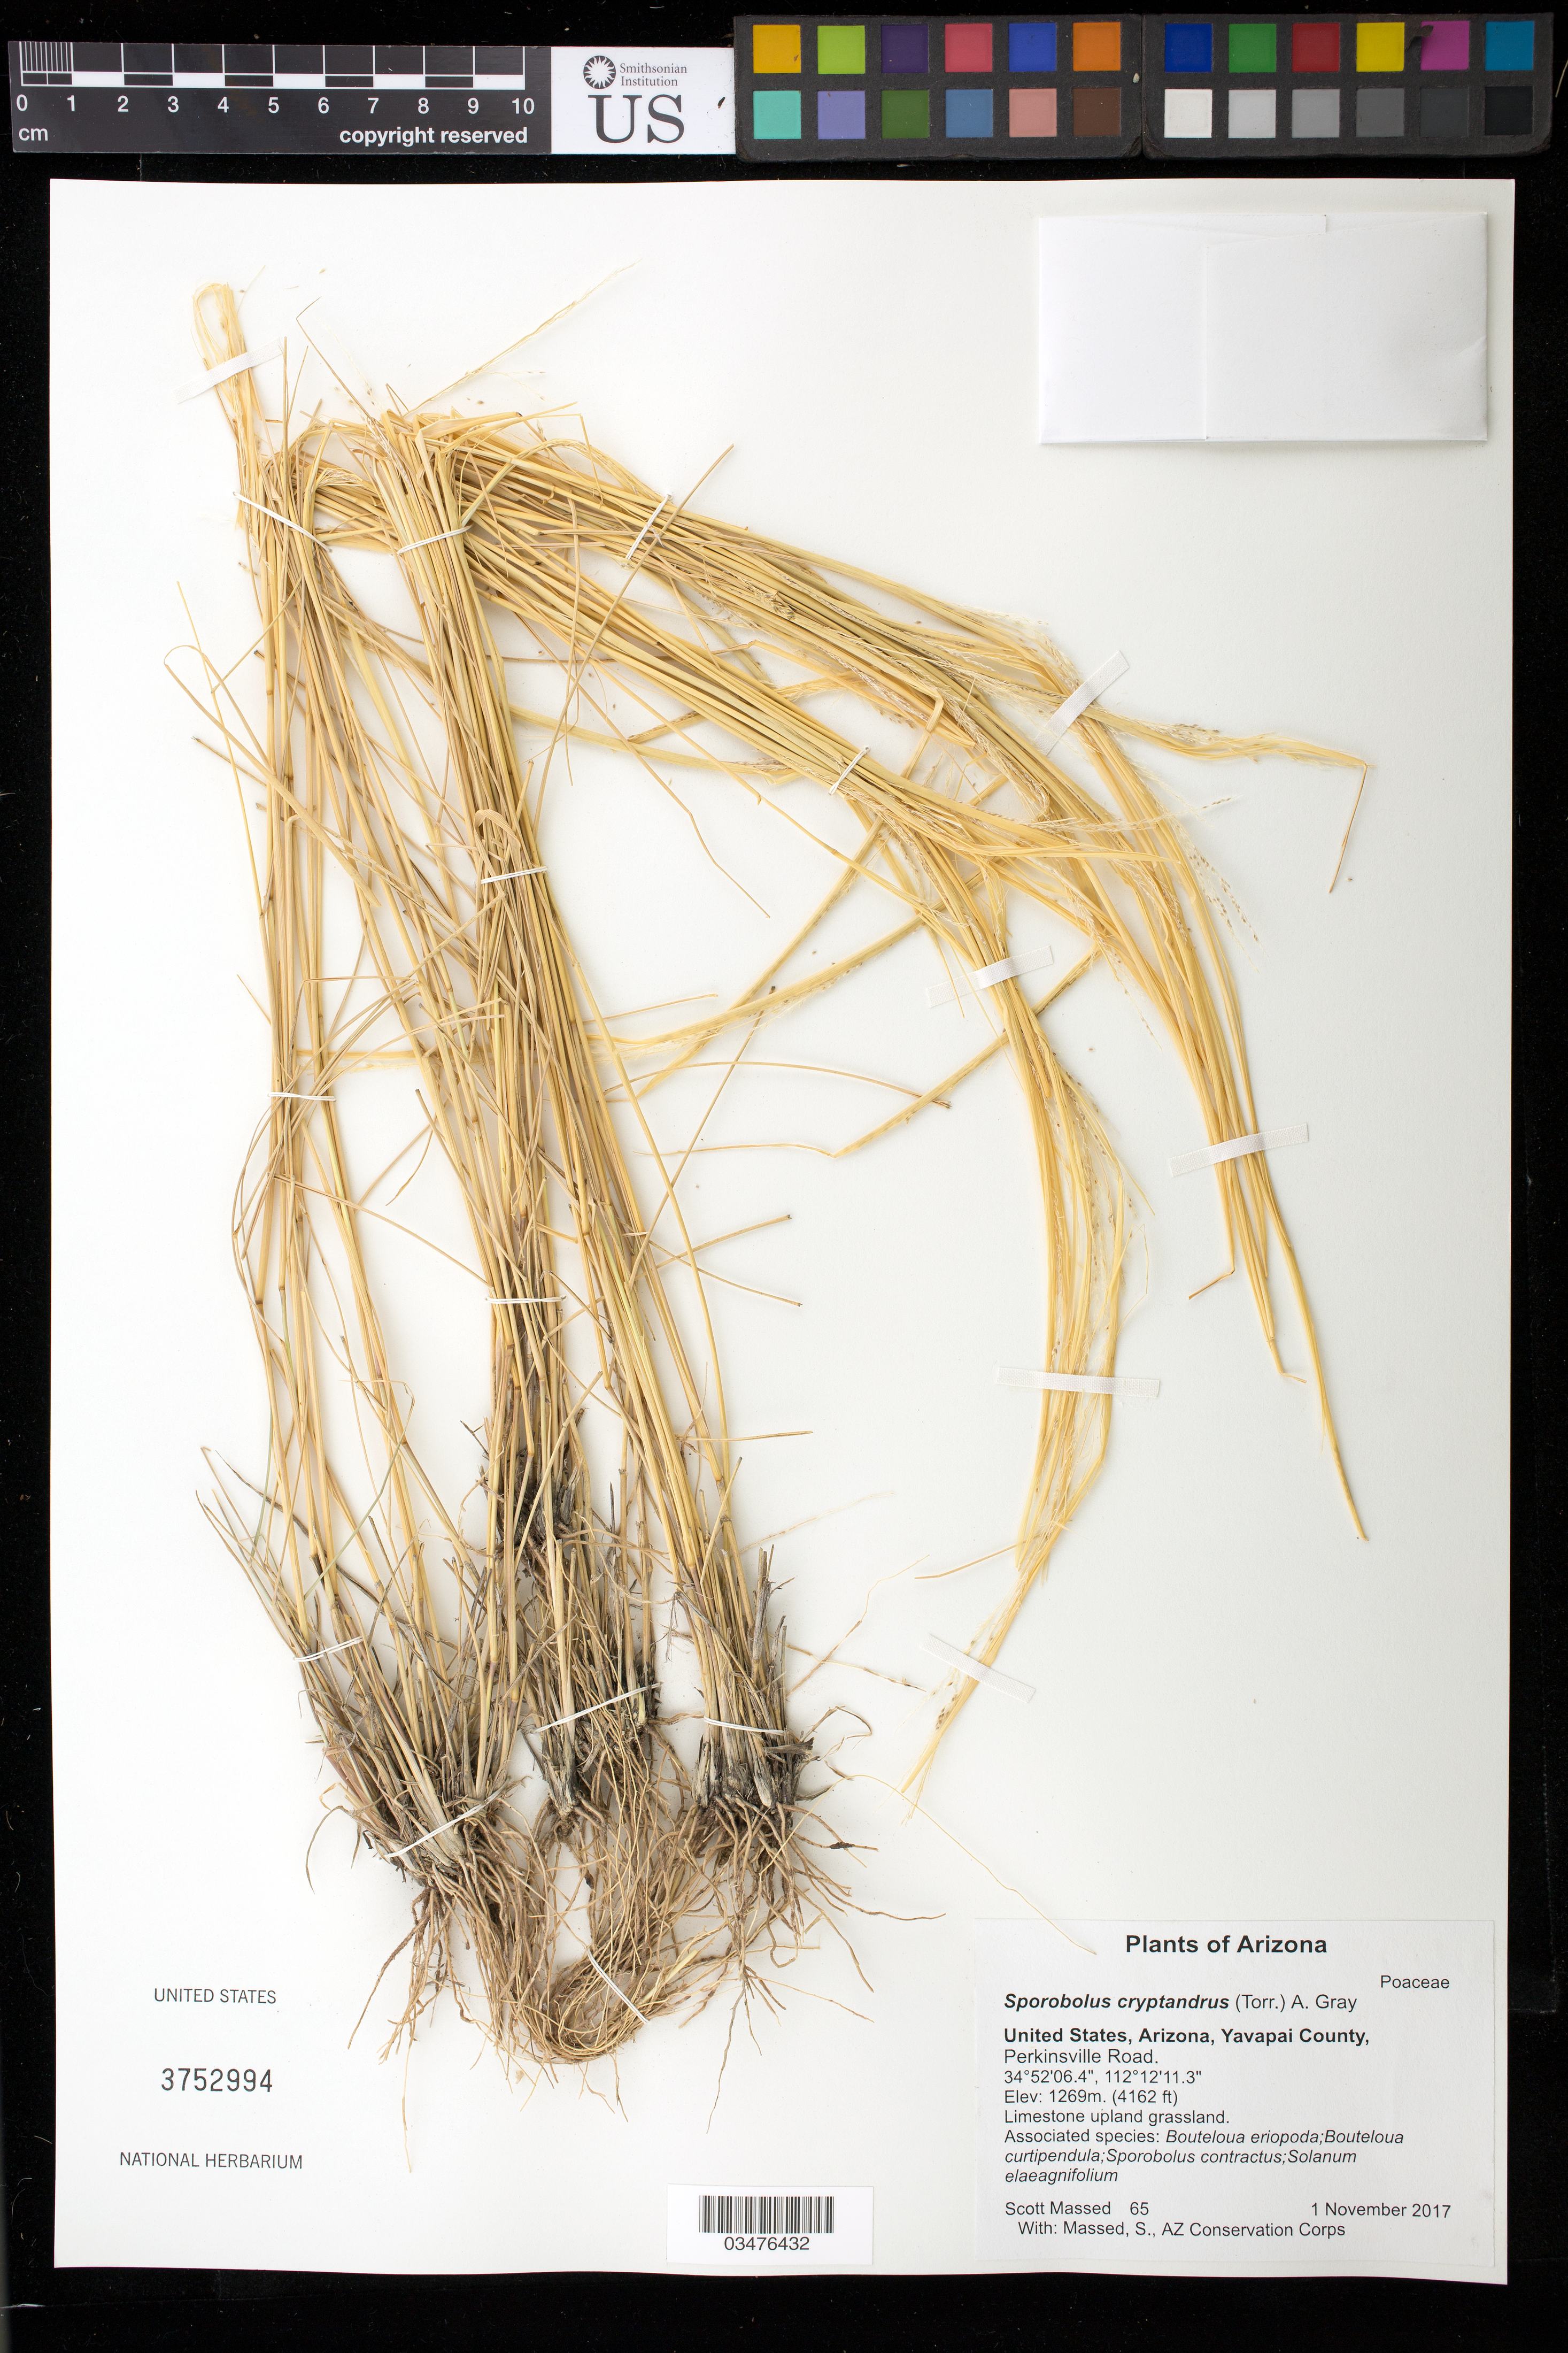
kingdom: Plantae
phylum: Tracheophyta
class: Liliopsida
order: Poales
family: Poaceae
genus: Sporobolus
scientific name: Sporobolus cryptandrus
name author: (Torr.) A. Gray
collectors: S. Massed & AZ Conservation Corps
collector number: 65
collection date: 2017-11-01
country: United States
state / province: Arizona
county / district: Yavapai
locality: Prescott National Forest, Perkinsville Road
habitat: Limestone upland grassland. With Bouteloua eriopoda, Sporobolus contractus, Solanum elaeagnifolium, ect.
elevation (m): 1269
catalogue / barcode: US 3752994